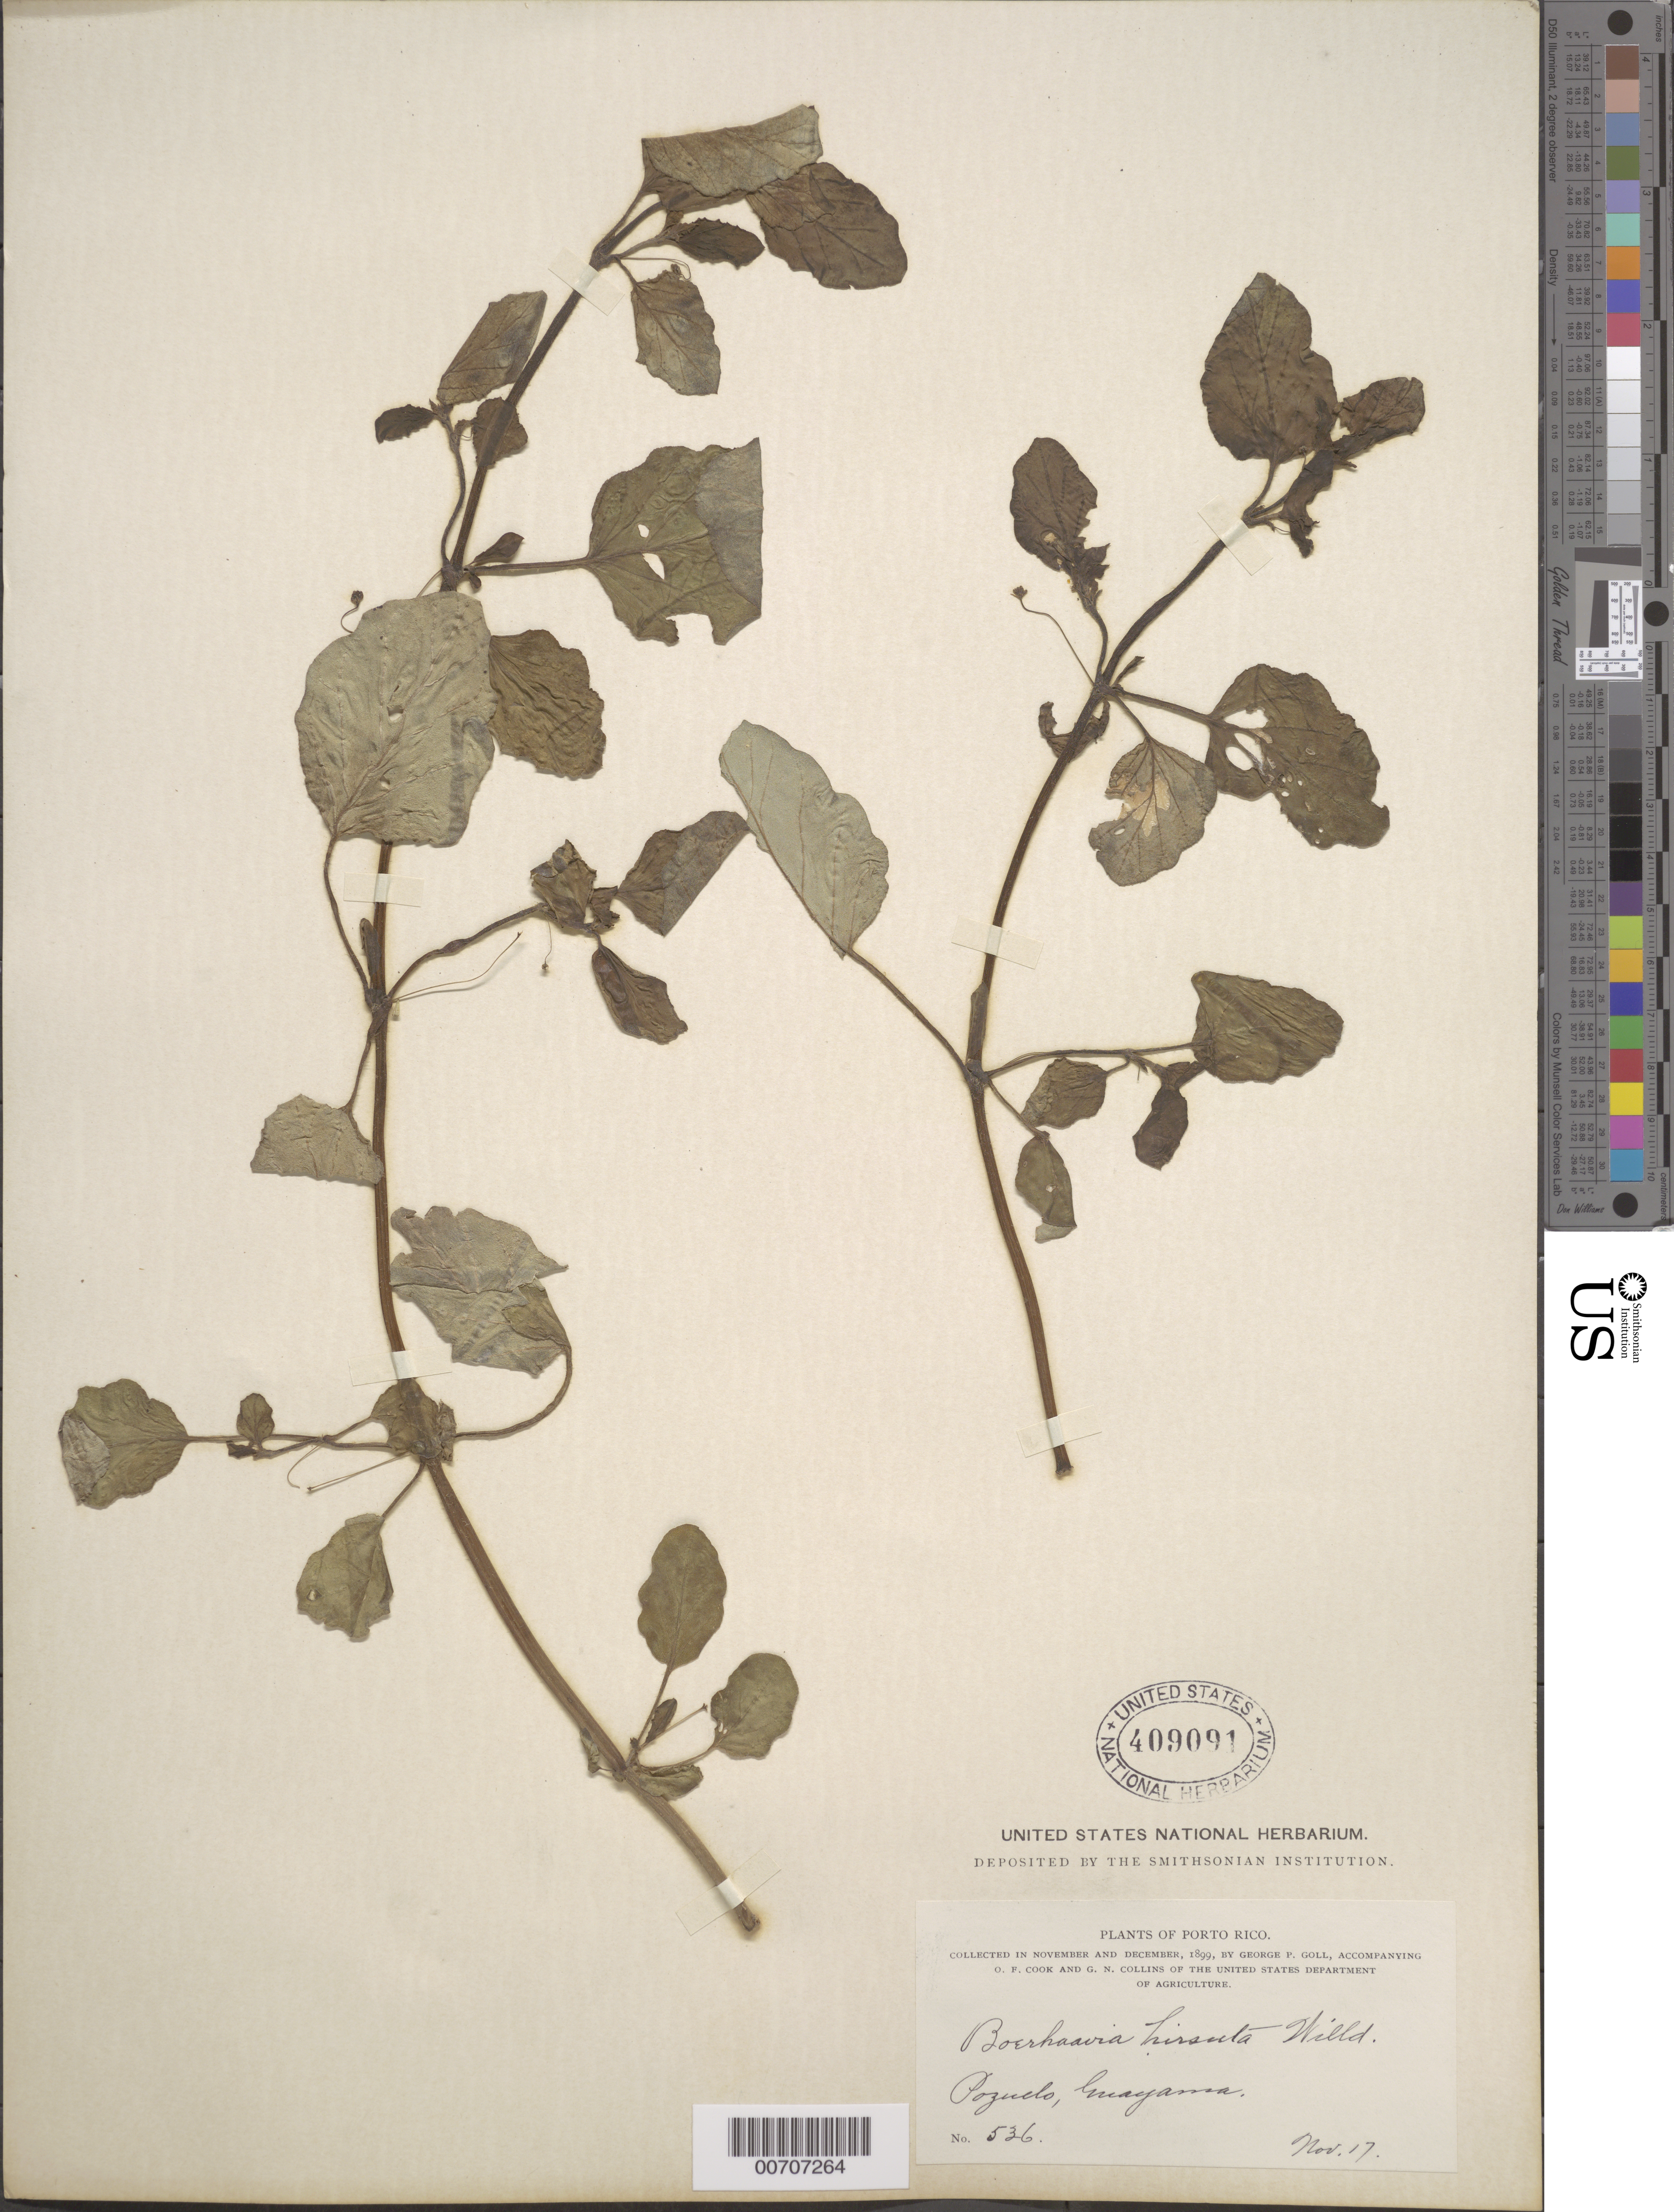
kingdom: Plantae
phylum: Tracheophyta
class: Magnoliopsida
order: Caryophyllales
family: Nyctaginaceae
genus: Boerhavia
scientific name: Boerhavia hirsuta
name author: Willd.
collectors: G. Goll, O. F. Cook & G. Collins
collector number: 536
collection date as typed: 17 Nov 1899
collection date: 1899-11-17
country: Puerto Rico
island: Greater Antilles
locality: Pozuclo, Guayama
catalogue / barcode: US 409091